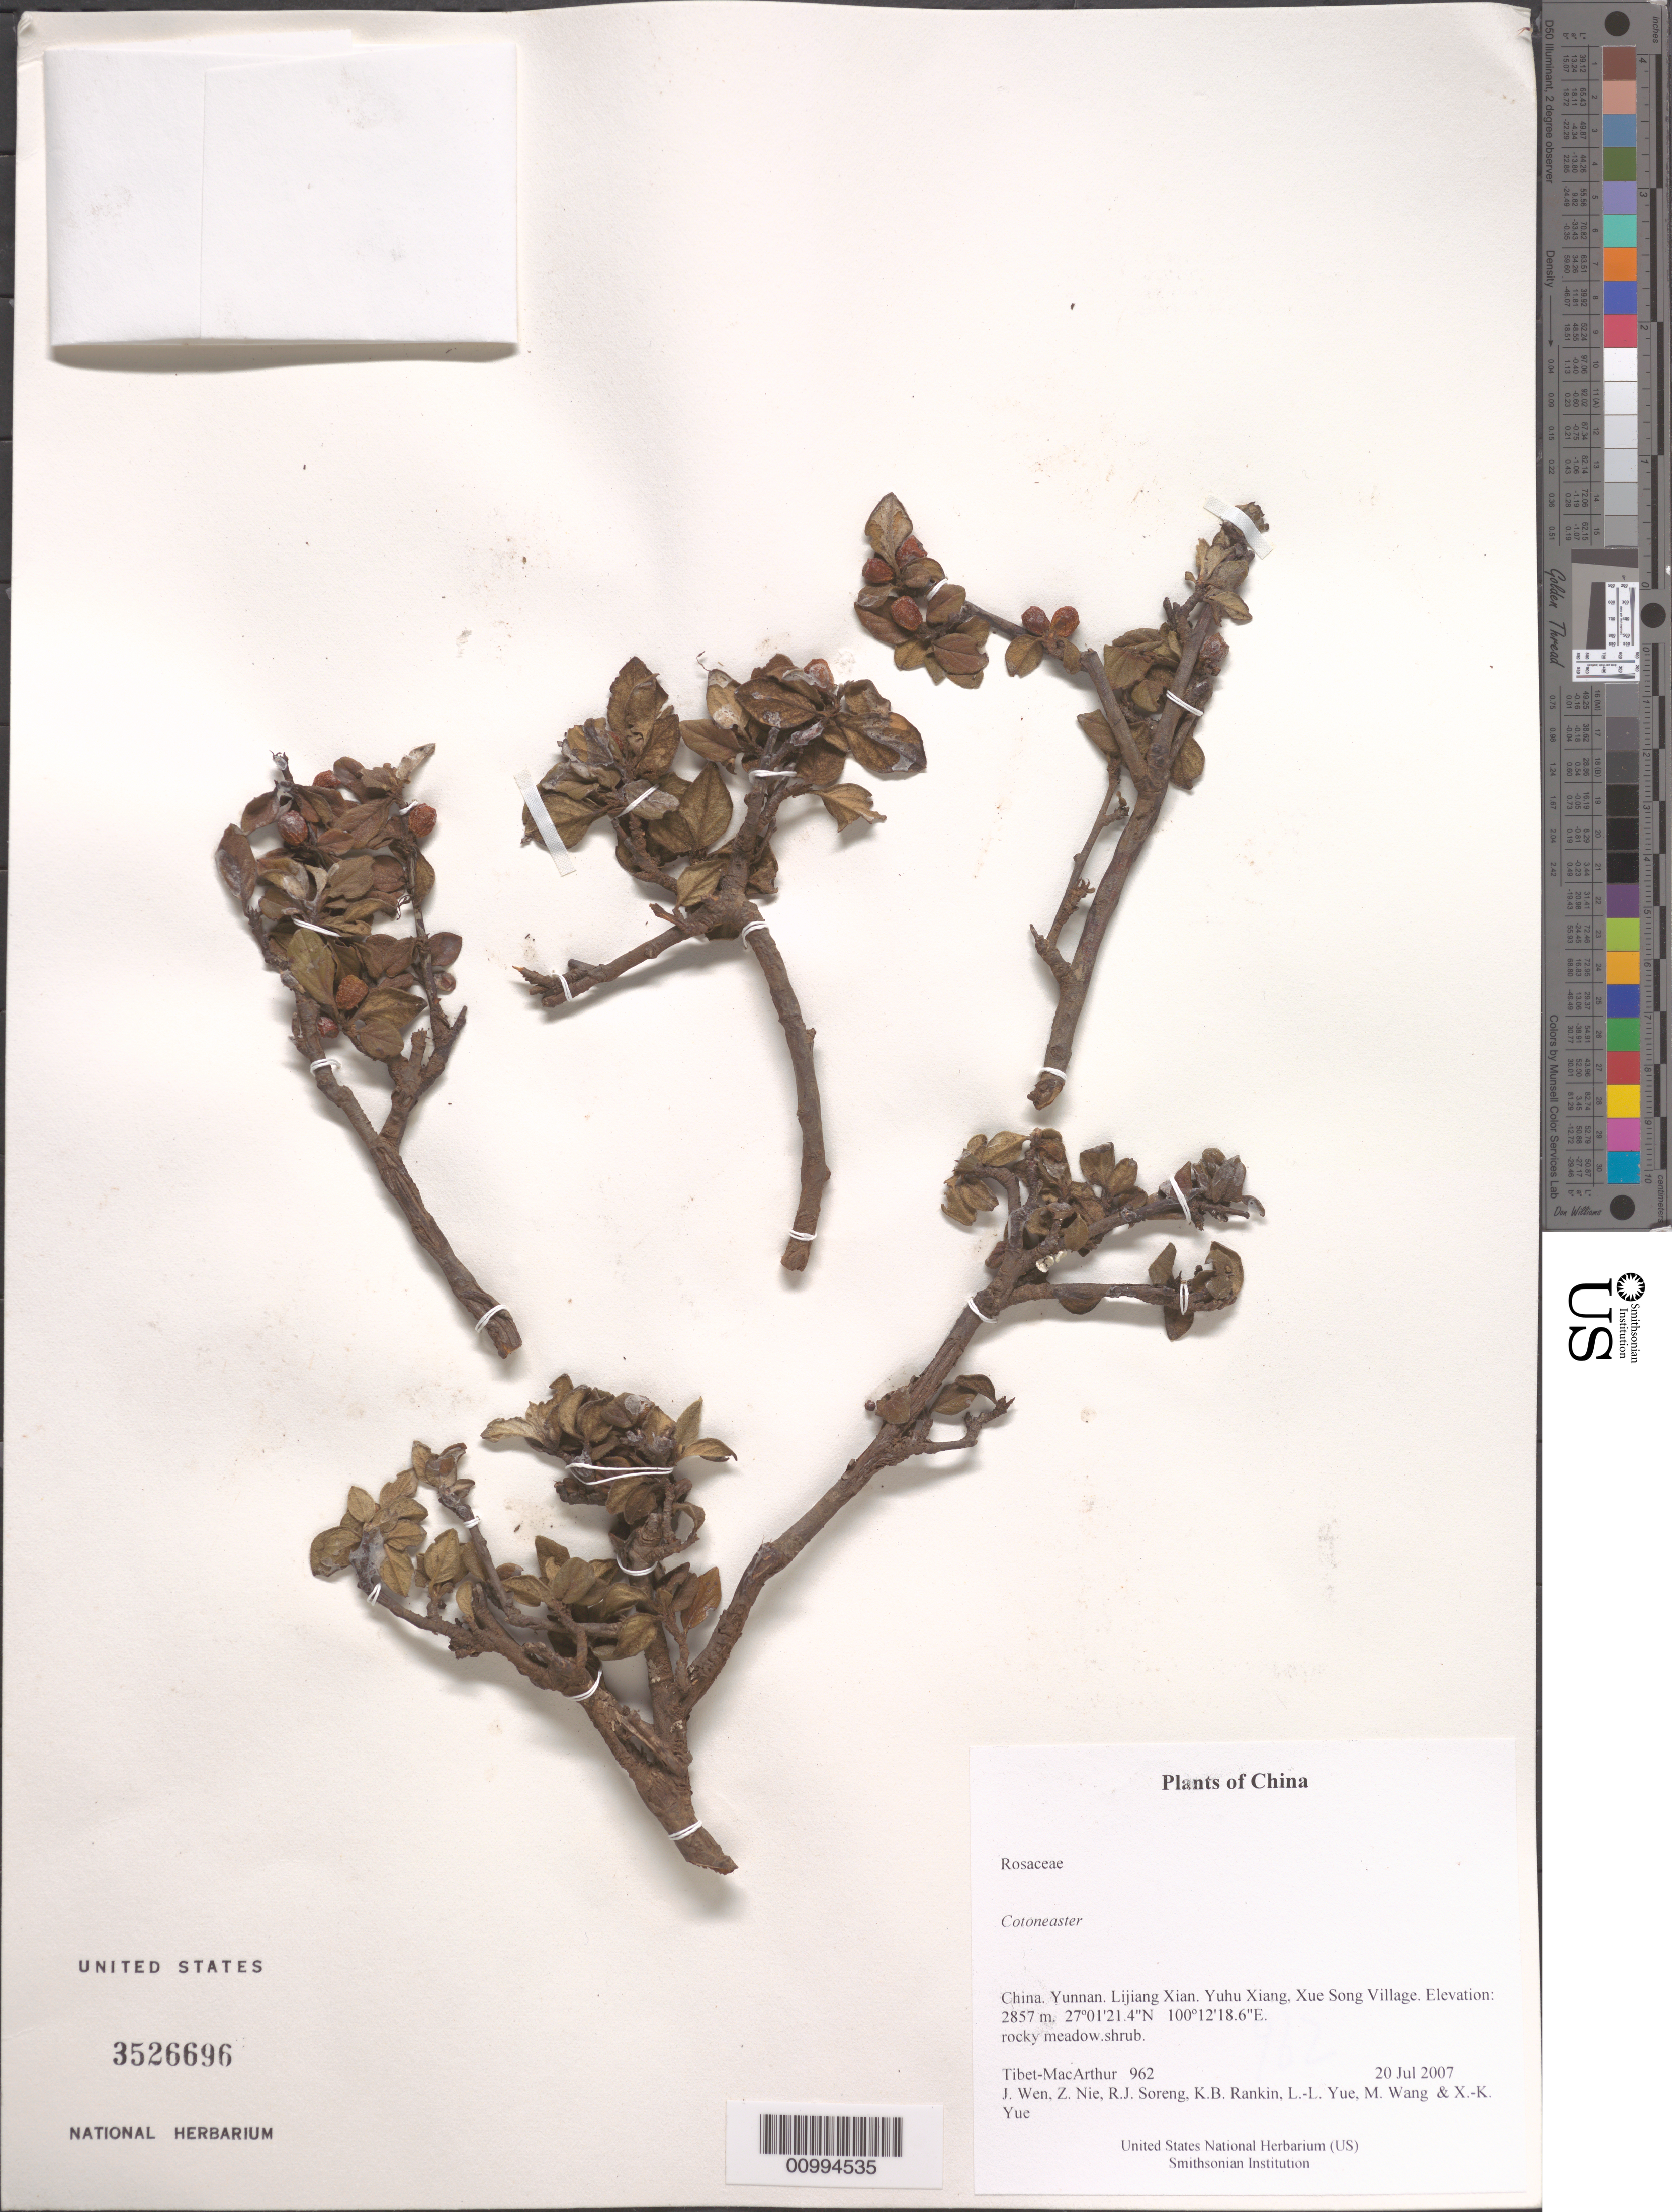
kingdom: Plantae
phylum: Tracheophyta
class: Magnoliopsida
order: Rosales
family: Rosaceae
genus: Cotoneaster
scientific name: Cotoneaster sp.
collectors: Tibet-MacArthur, J. Wen, Z. Nie, R. J. Soreng, K. Rankin, L. Yue, M. Wang & X. Yue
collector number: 962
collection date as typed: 20 Jul 2007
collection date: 2007-07-20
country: China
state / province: Yunnan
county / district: Lijiang Xian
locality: Yuhu Xiang, Xue Song Village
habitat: rocky meadow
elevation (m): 2857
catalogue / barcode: US 3526696